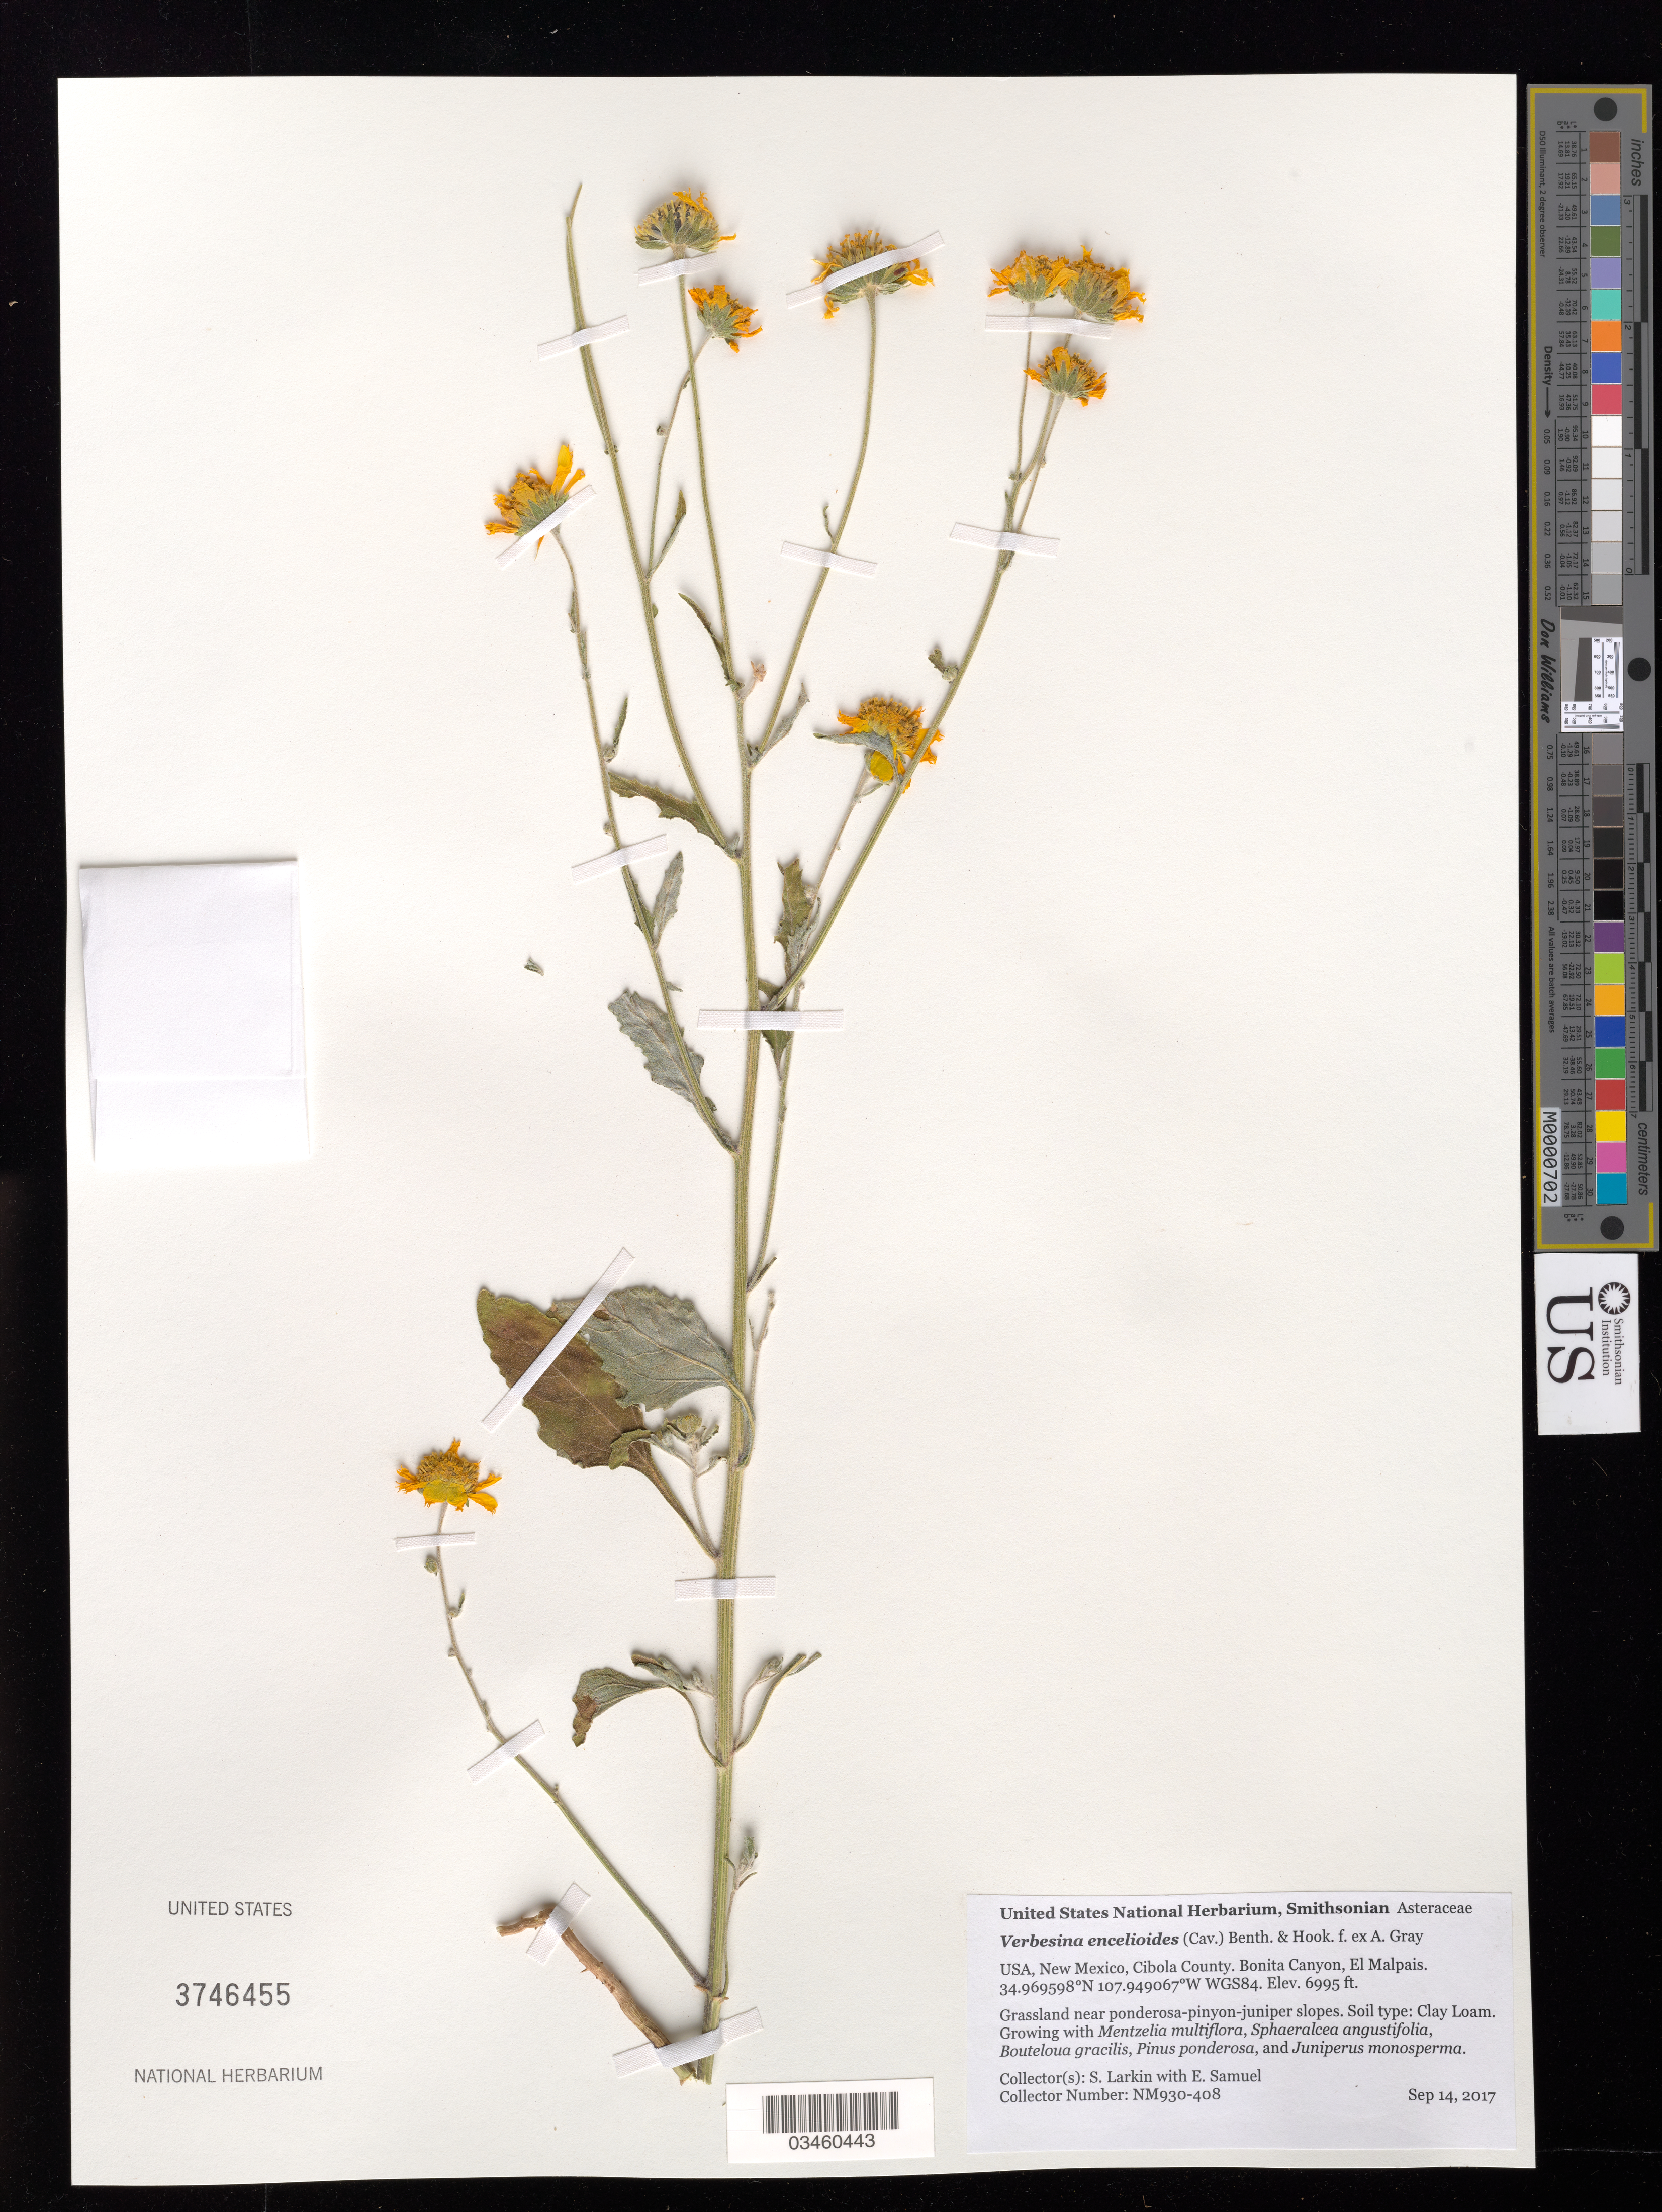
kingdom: Plantae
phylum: Tracheophyta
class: Magnoliopsida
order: Asterales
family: Asteraceae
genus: Verbesina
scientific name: Verbesina encelioides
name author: (Cav.) Benth. & Hook. ex A. Gray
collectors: S. Larkin & E. Samuel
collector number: NM930-408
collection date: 2017-09-14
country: United States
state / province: New Mexico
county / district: Cibola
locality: El Malpais, Bonita Canyon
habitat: Grassland near ponderosa-pinyon-juniper slopes. Clay Loam.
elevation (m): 2132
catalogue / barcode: US 3746455